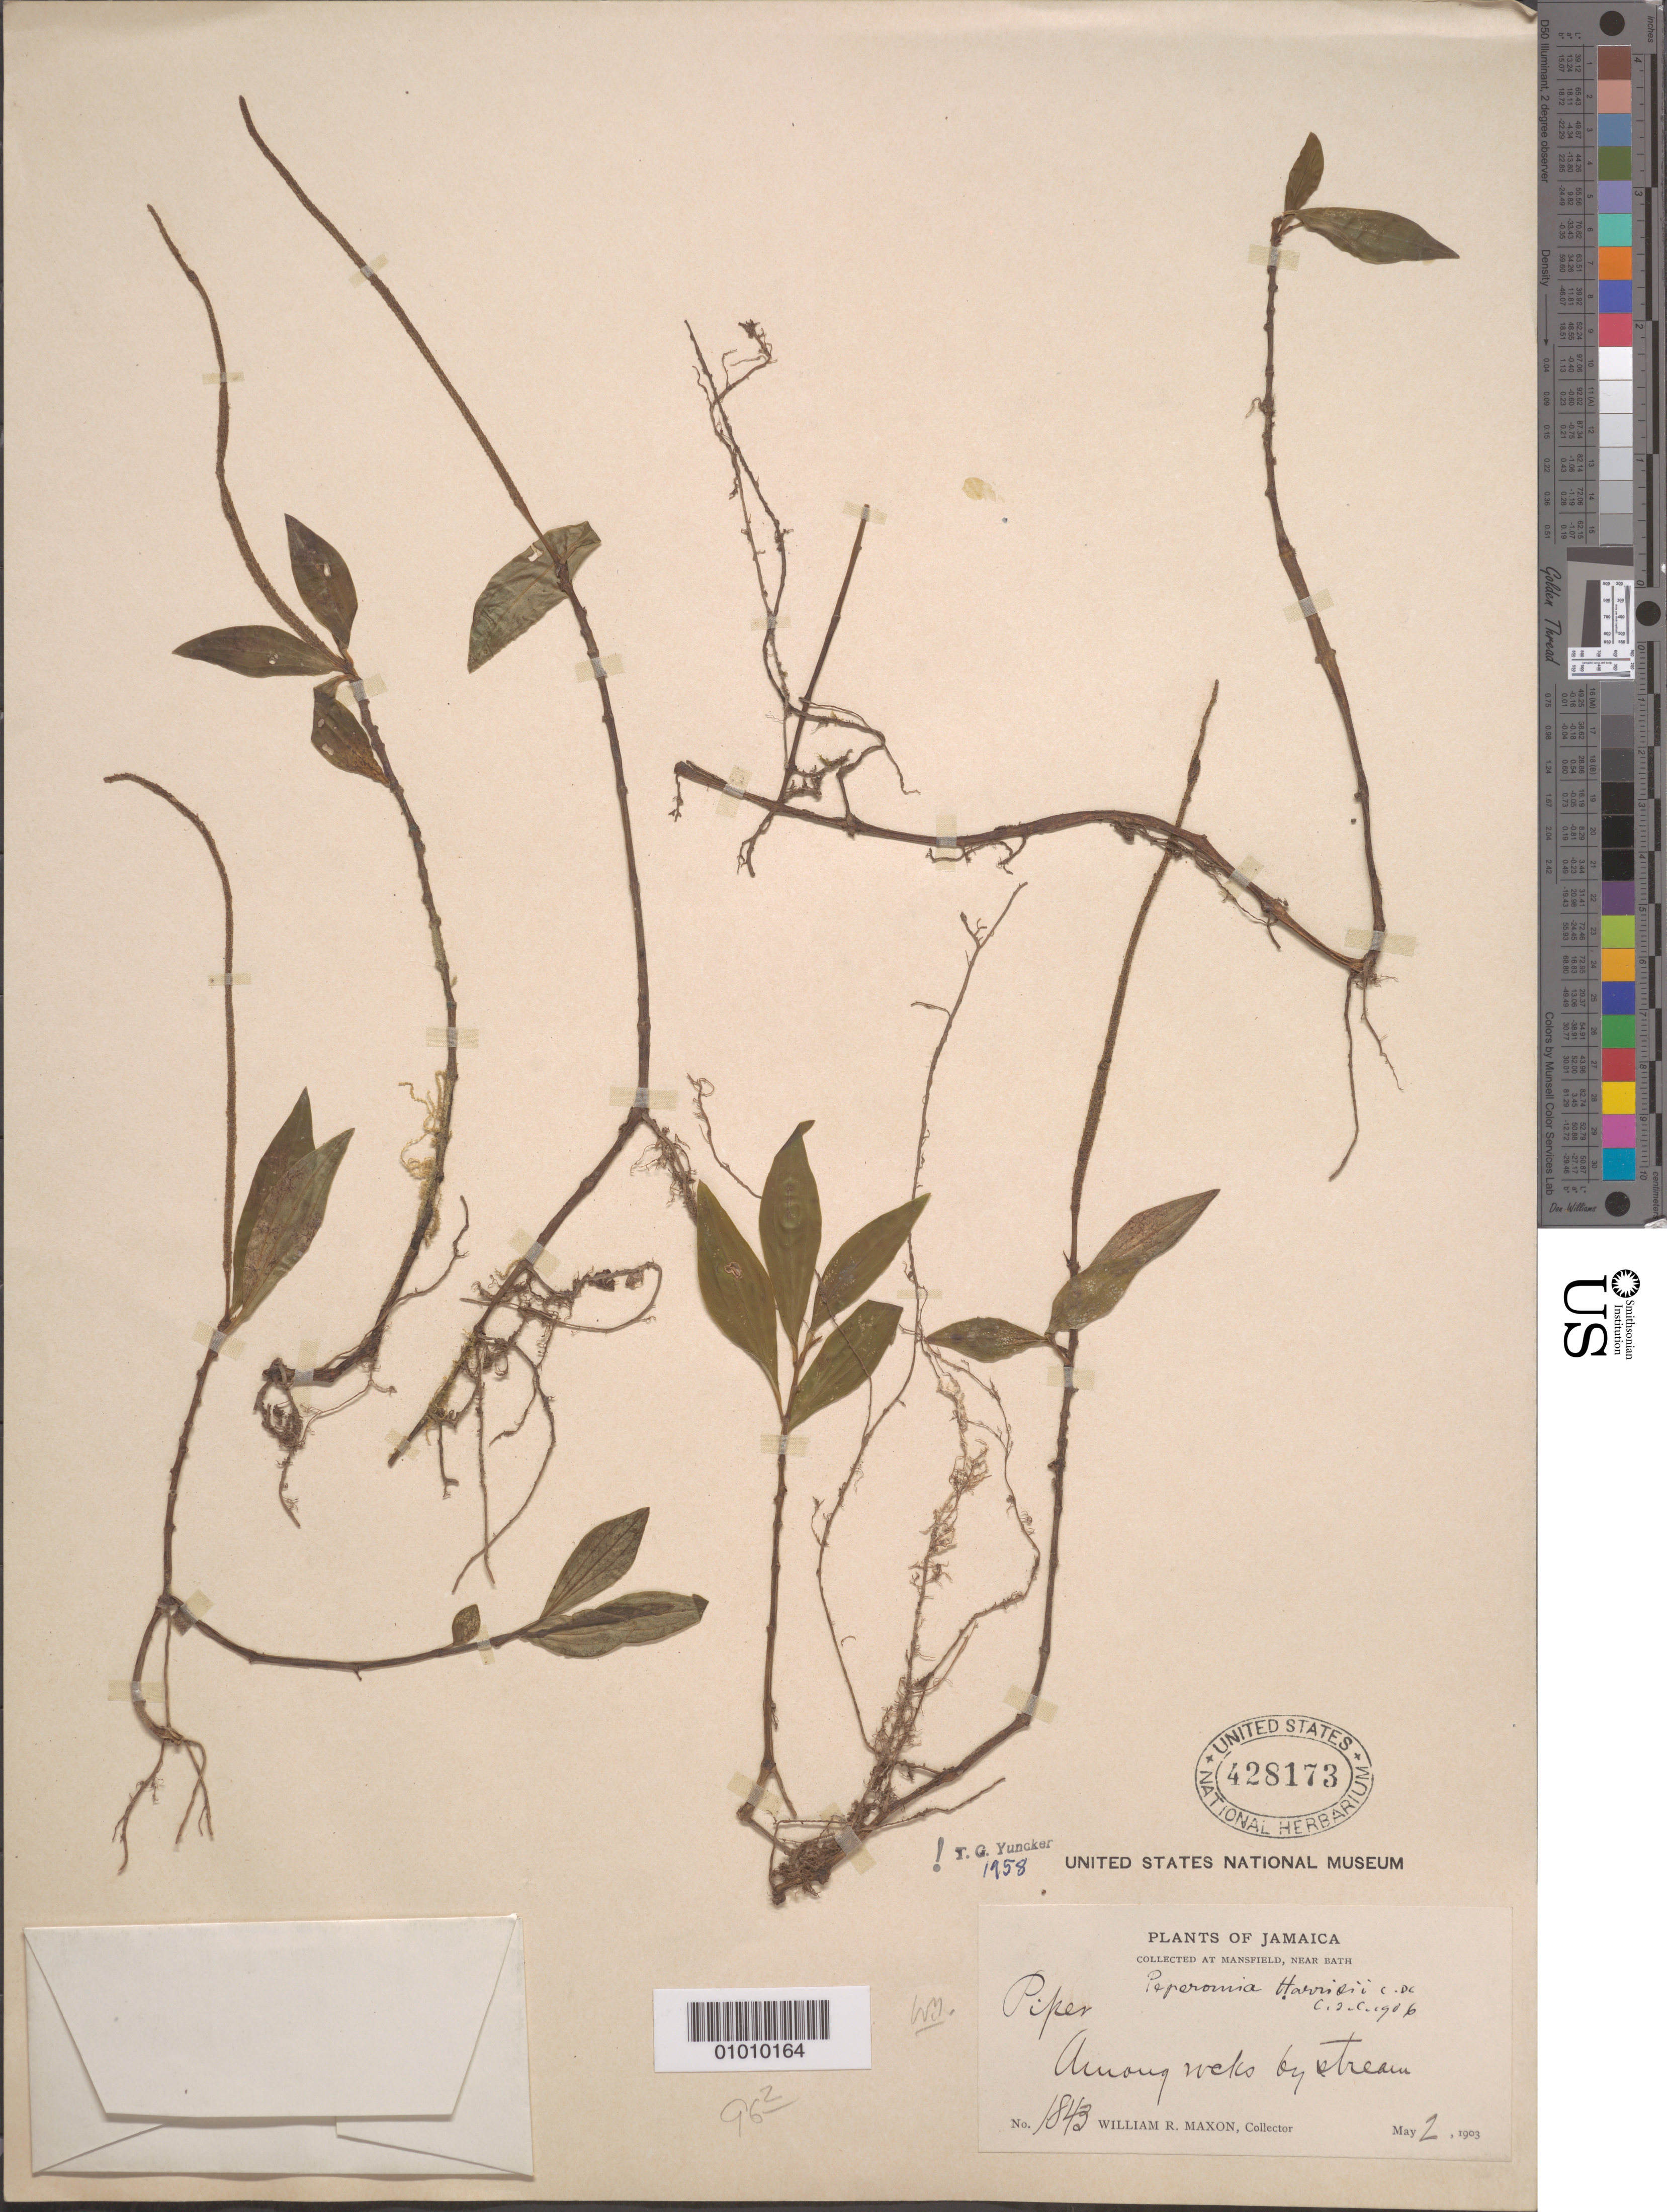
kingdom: Plantae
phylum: Tracheophyta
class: Magnoliopsida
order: Piperales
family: Piperaceae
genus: Peperomia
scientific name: Peperomia harrisii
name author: C. DC.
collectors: W. R. Maxon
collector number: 1943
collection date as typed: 02 May 1903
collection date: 1903-05-02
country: Jamaica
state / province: Manchester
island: Jamaica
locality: Mansfield, near Bath. Among rocks by stream.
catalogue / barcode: US 428173